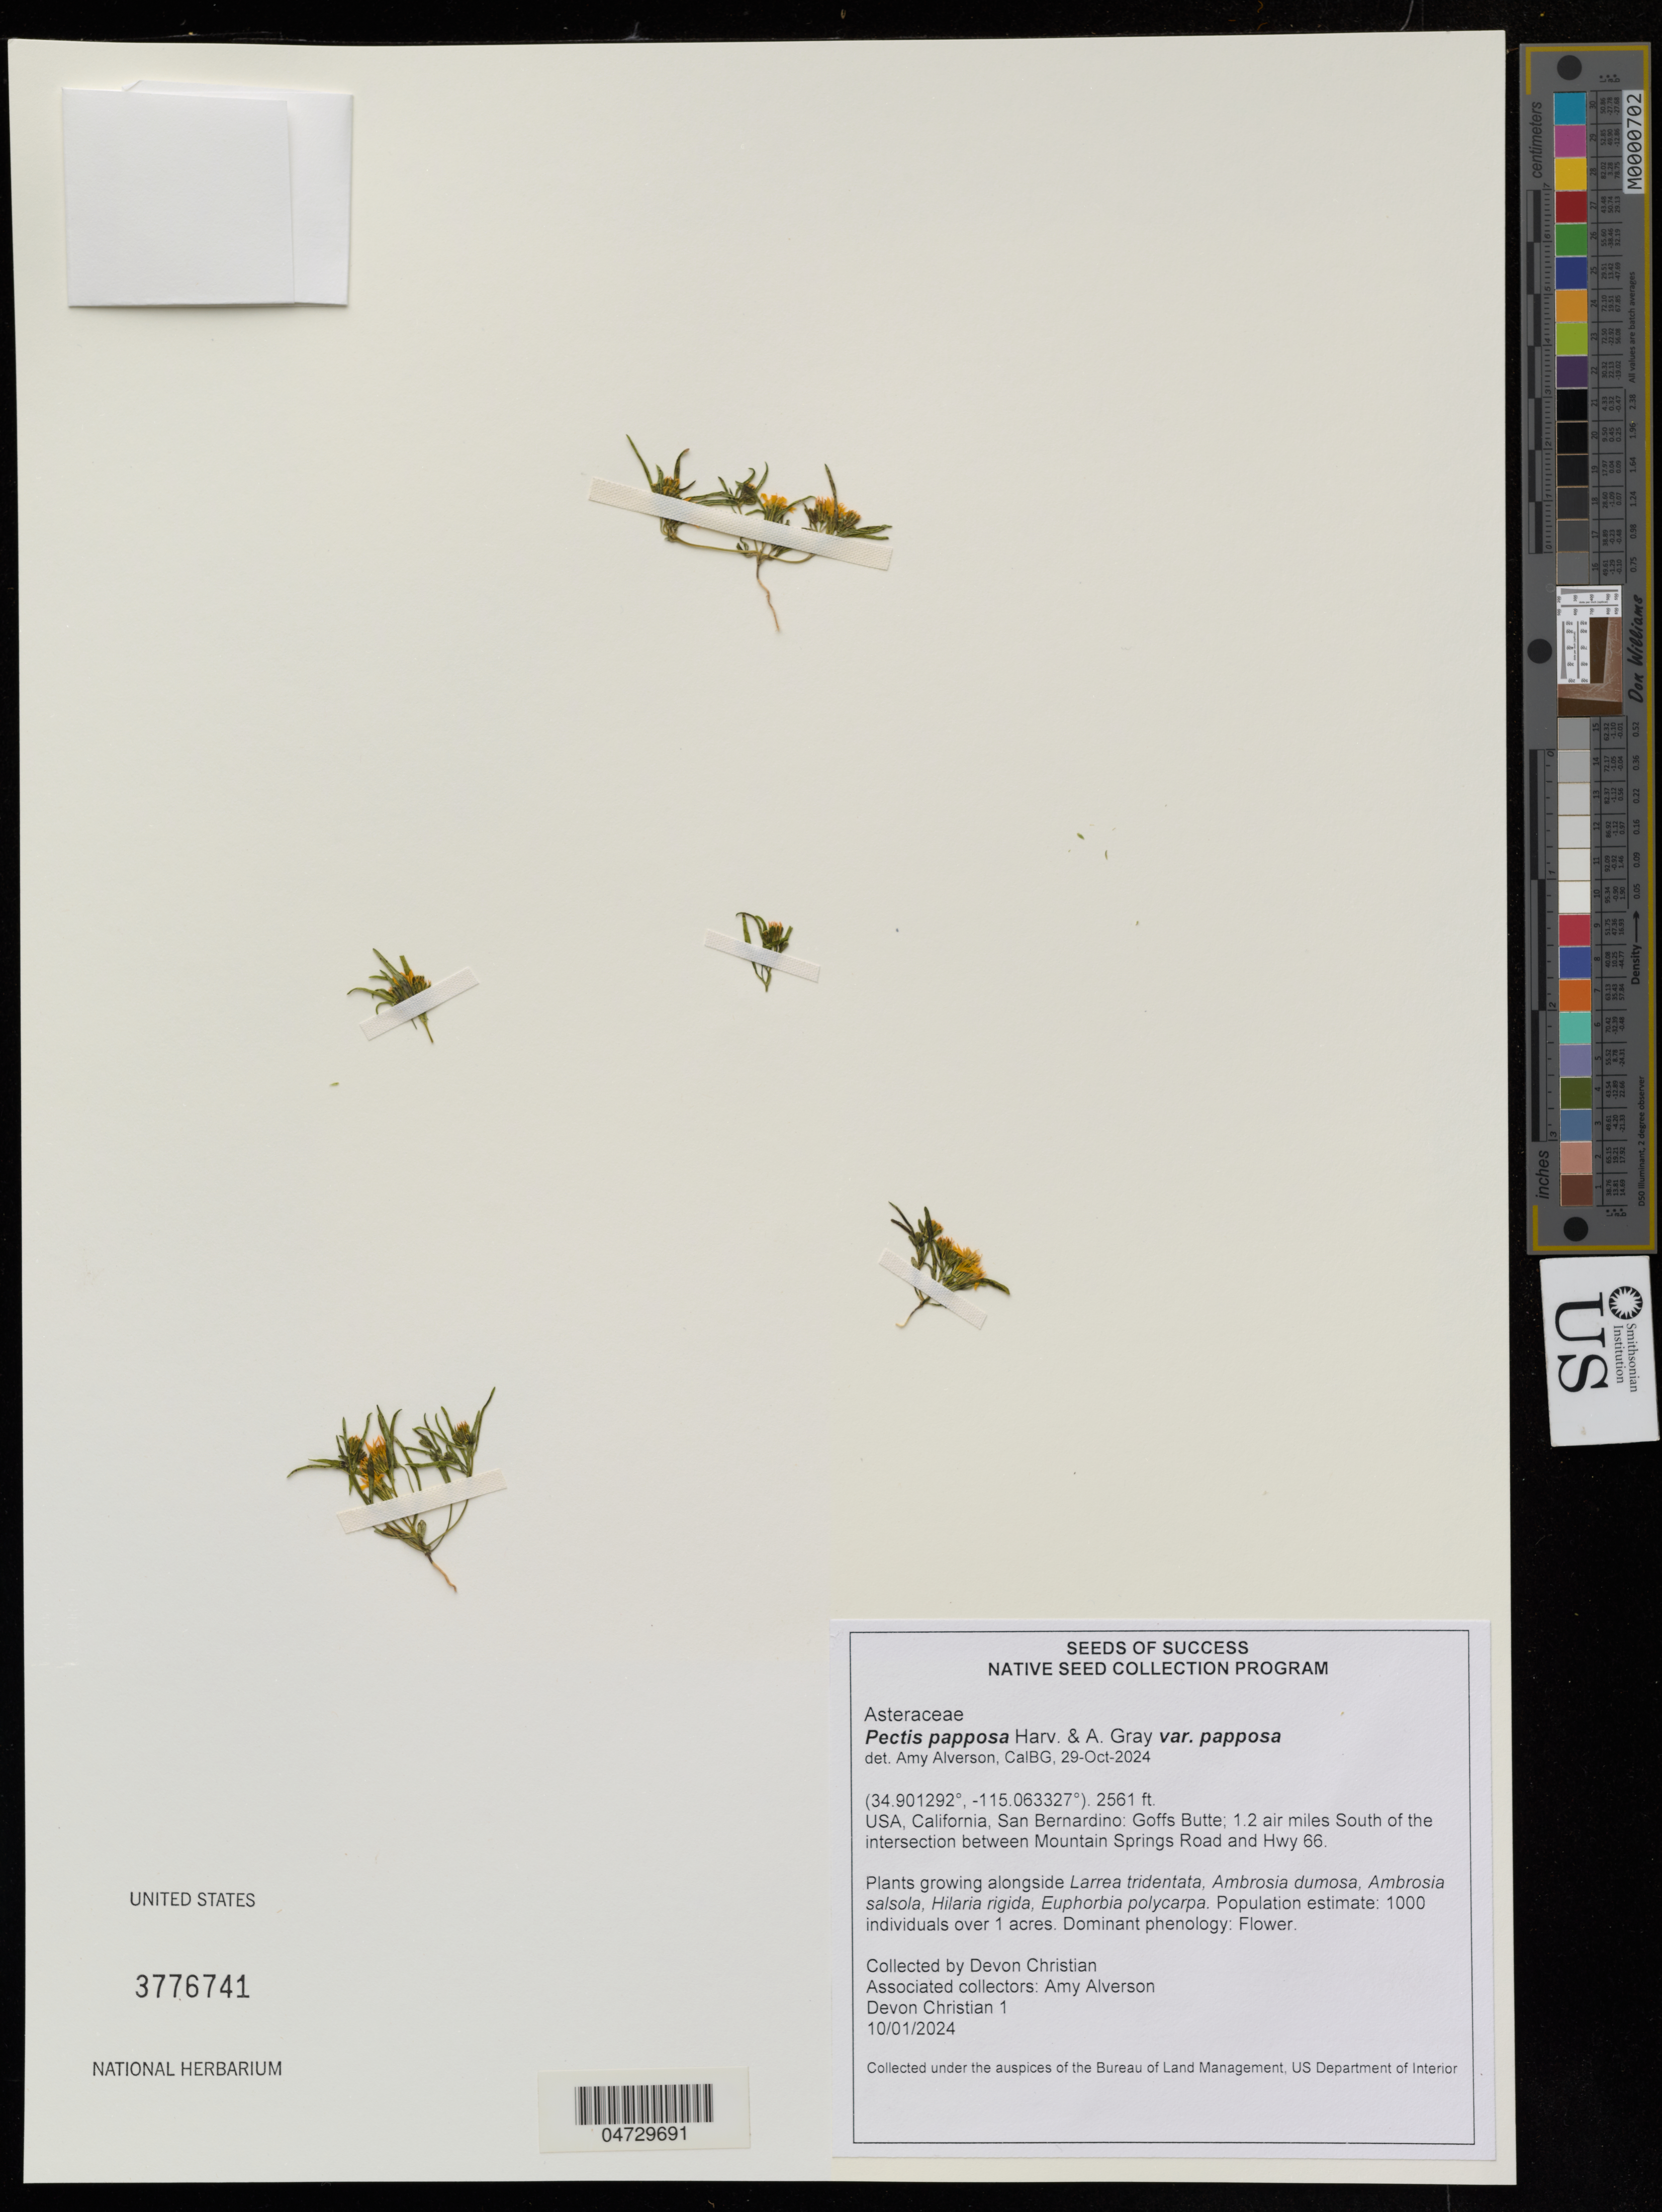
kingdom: Plantae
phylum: Tracheophyta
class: Magnoliopsida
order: Asterales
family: Asteraceae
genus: Pectis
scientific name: Pectis papposa var. papposa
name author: Harv. & A. Gray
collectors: D. Christian & A. Alverson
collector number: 1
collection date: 2024-10-01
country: United States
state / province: California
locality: San Bernardino: Goffs Butte; 1.2 air miles South of the intersection between Mountain Springs Road and Hwy 66.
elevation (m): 781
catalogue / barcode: US 3776741